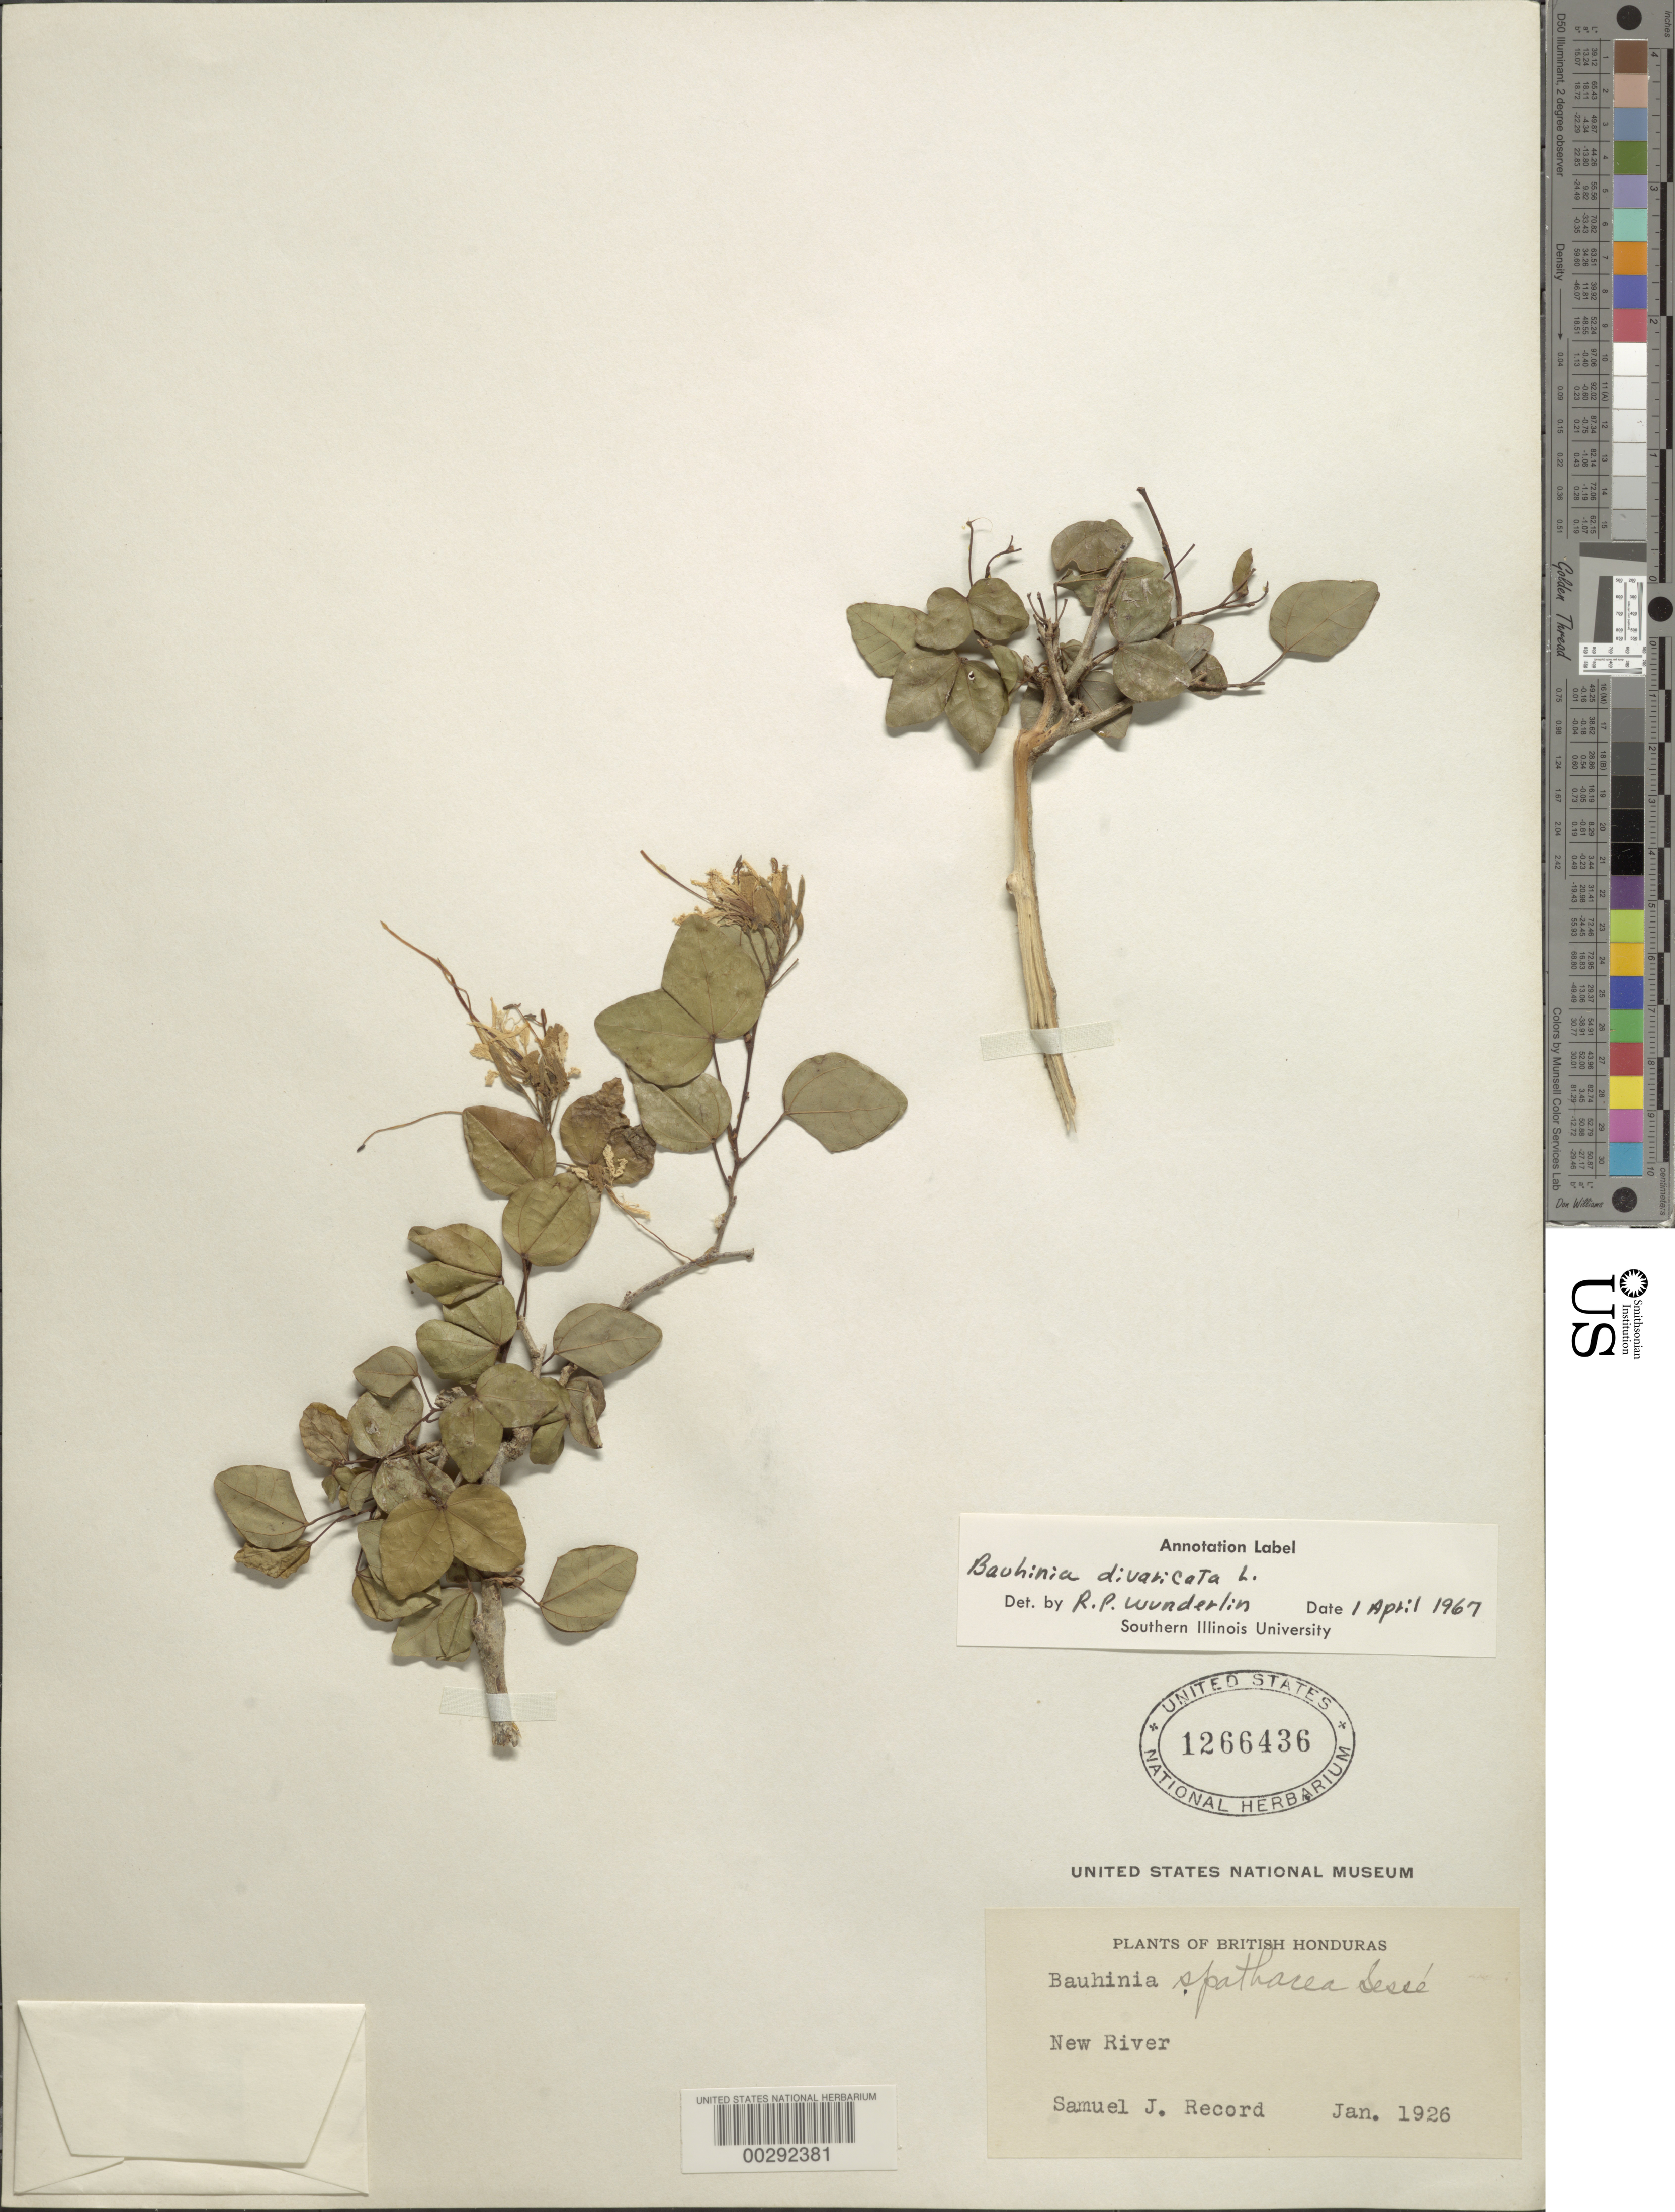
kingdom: Plantae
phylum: Tracheophyta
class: Magnoliopsida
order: Fabales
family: Fabaceae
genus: Bauhinia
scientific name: Bauhinia divaricata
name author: L.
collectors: S. J. Record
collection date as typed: Jan 1926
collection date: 1926-01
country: Belize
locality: New River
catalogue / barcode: US 1266436